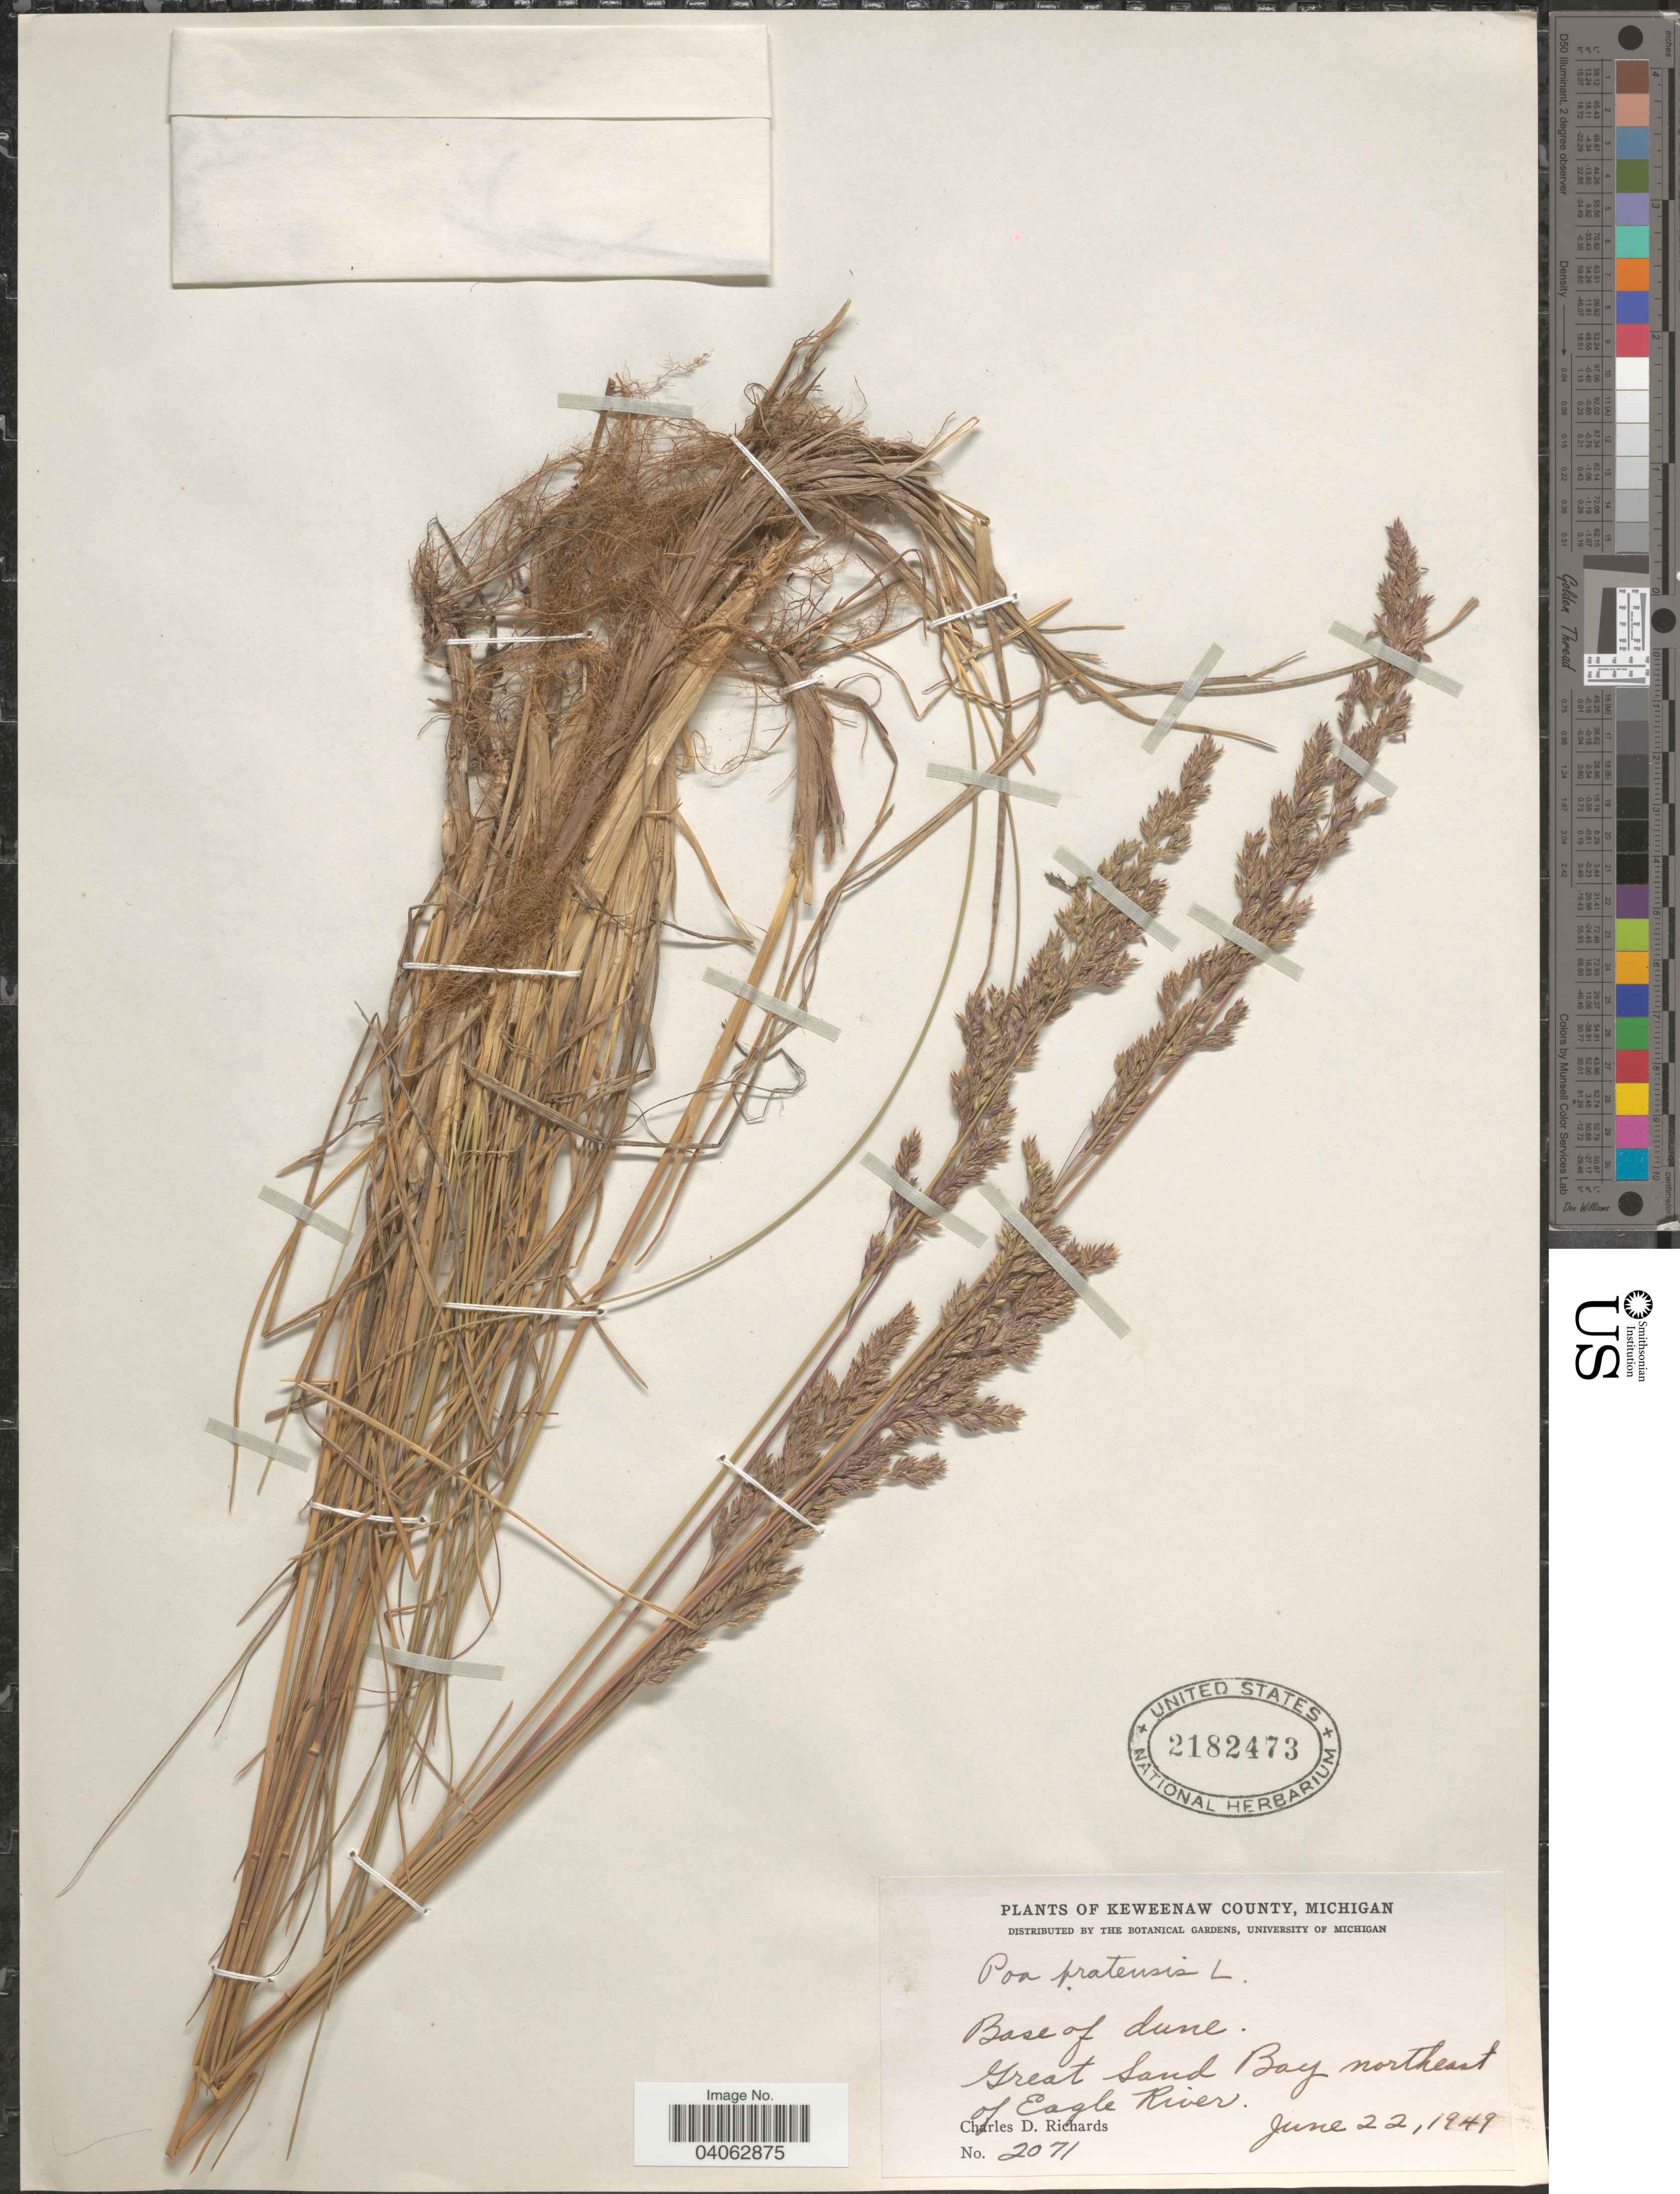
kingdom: Plantae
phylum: Tracheophyta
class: Liliopsida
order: Poales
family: Poaceae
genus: Poa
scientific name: Poa pratensis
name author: L.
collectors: C. Richards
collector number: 2071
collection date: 1949-06-22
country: United States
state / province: Michigan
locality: Keweenaw County. Base of dune. Great Sand Bay northeast of Eagle River.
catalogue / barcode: US 2182473